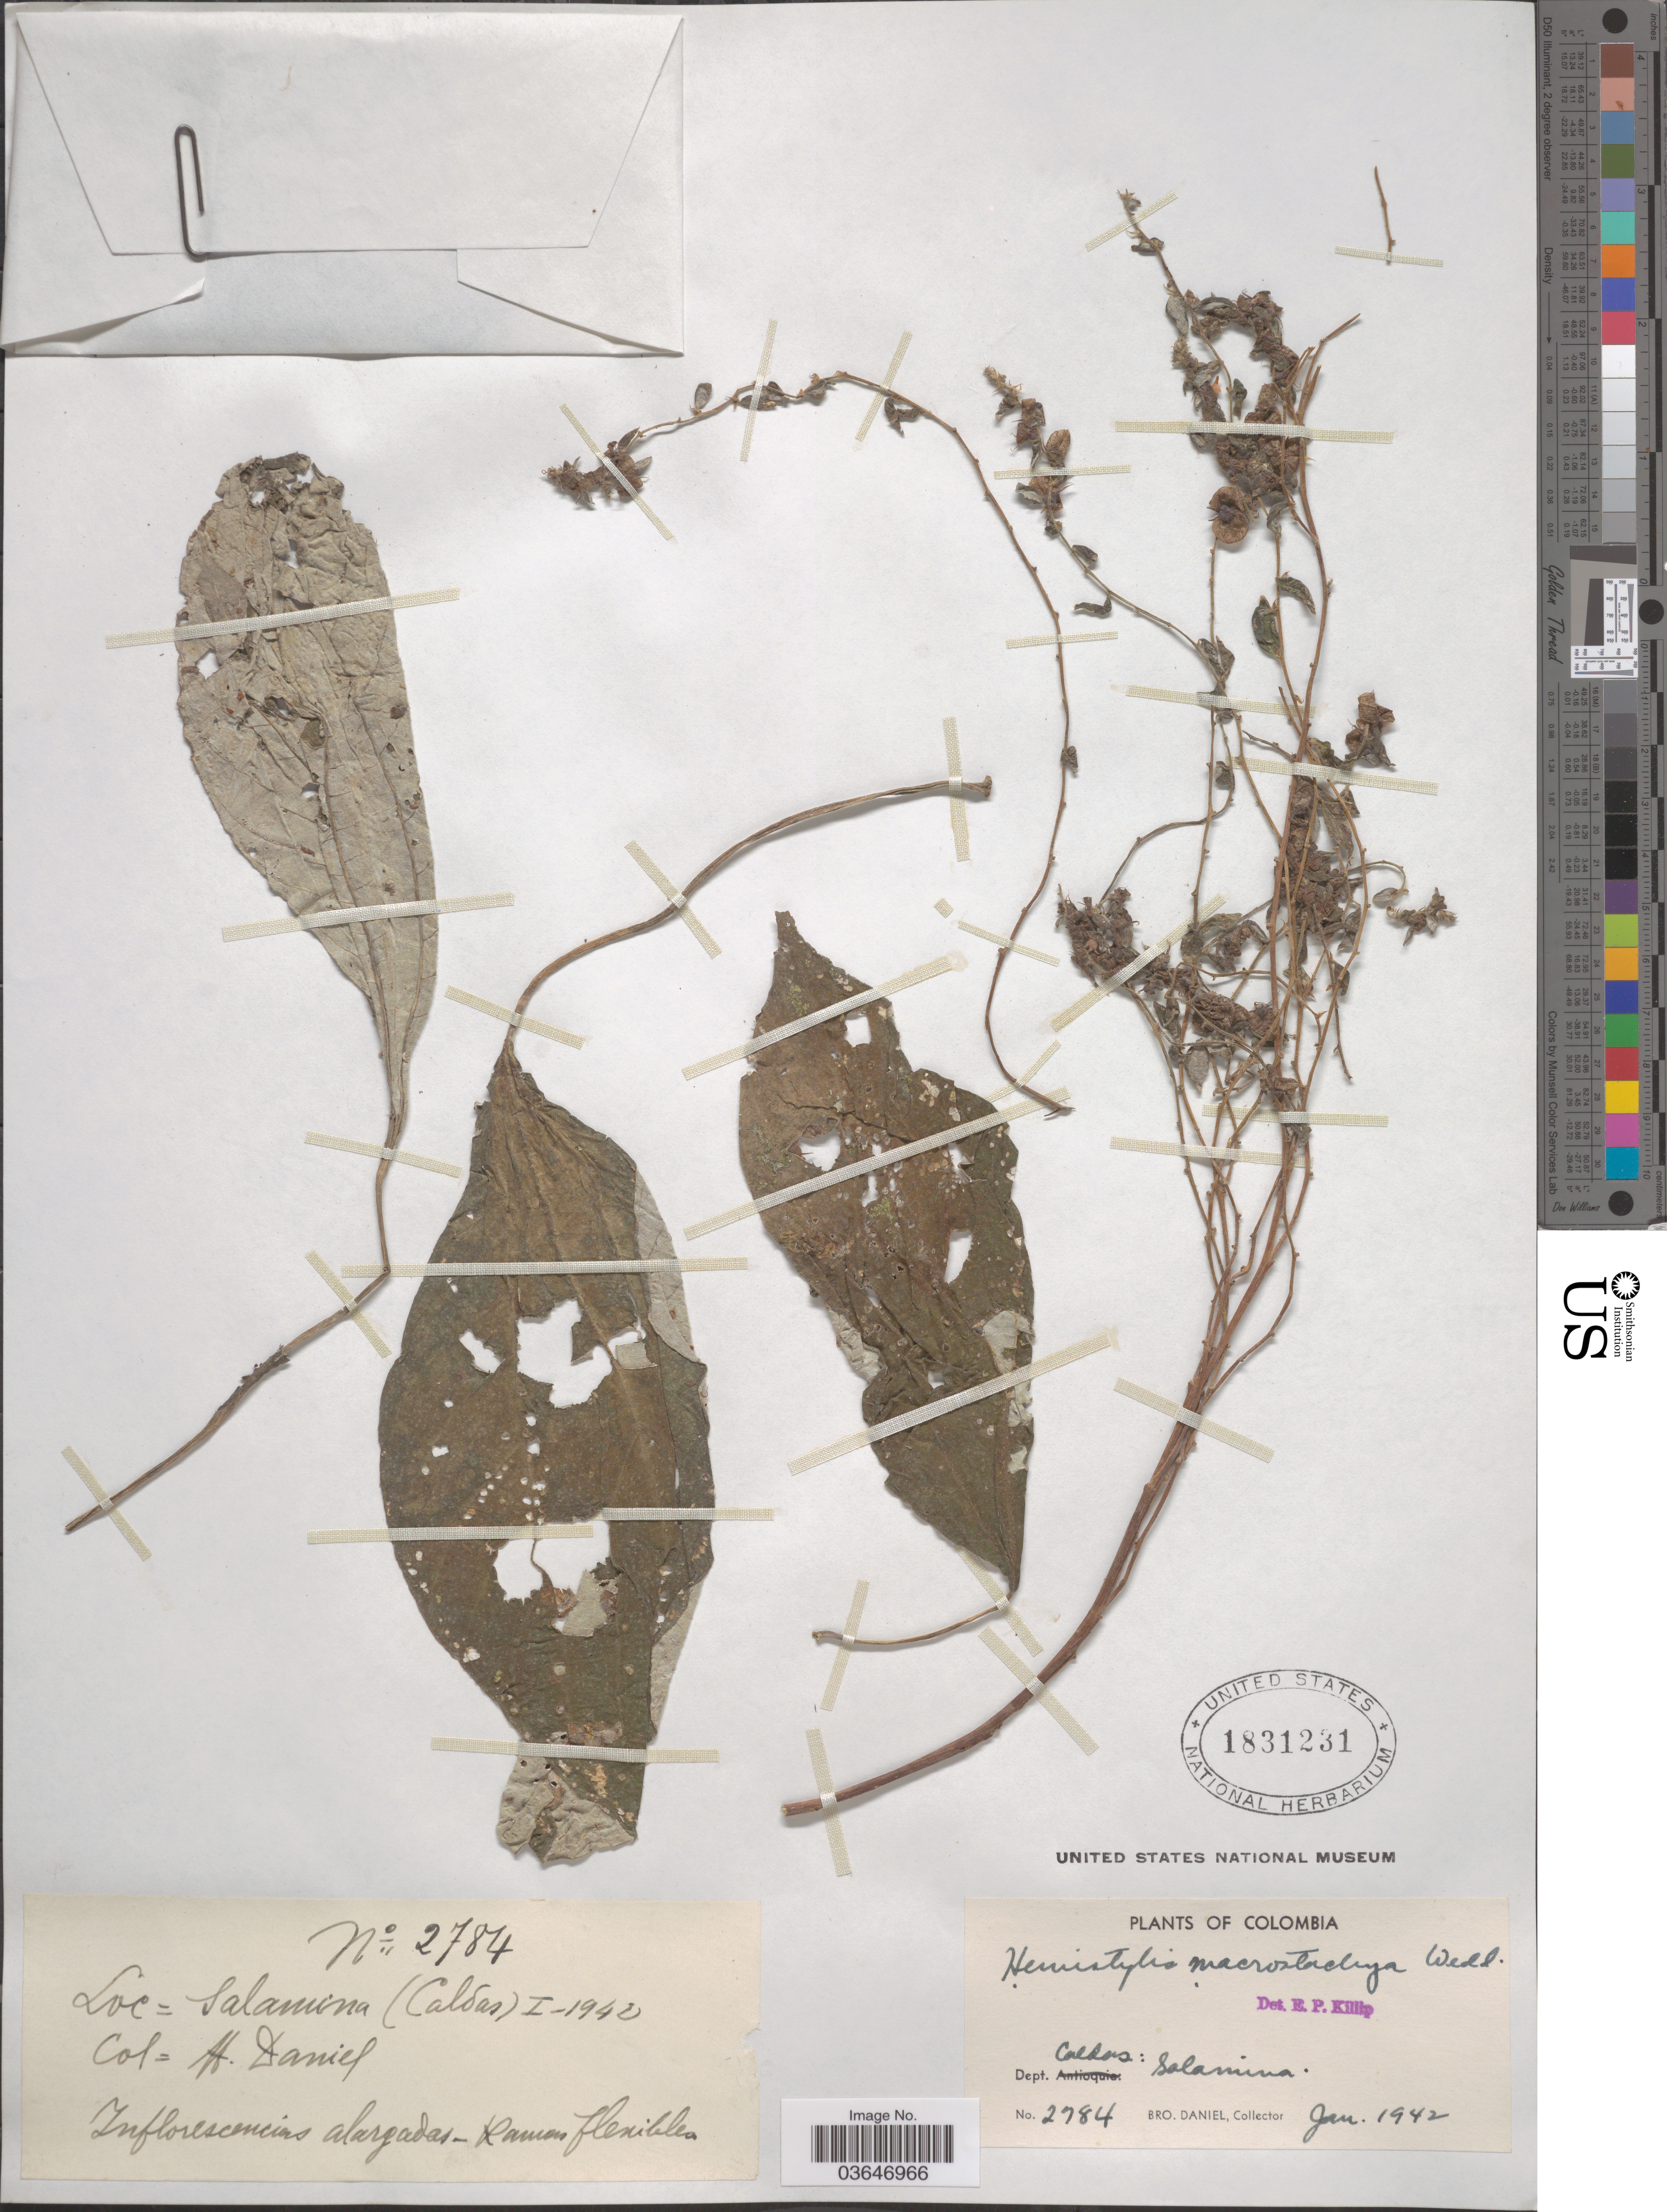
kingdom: Plantae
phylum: Tracheophyta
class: Magnoliopsida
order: Rosales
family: Urticaceae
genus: Hemistylus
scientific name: Hemistylus macrostachya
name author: Wedd.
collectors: Bro. Daniel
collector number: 2784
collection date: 1942-01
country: Colombia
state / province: Caldas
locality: Dept. Caldas: Salamina.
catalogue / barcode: US 1831231